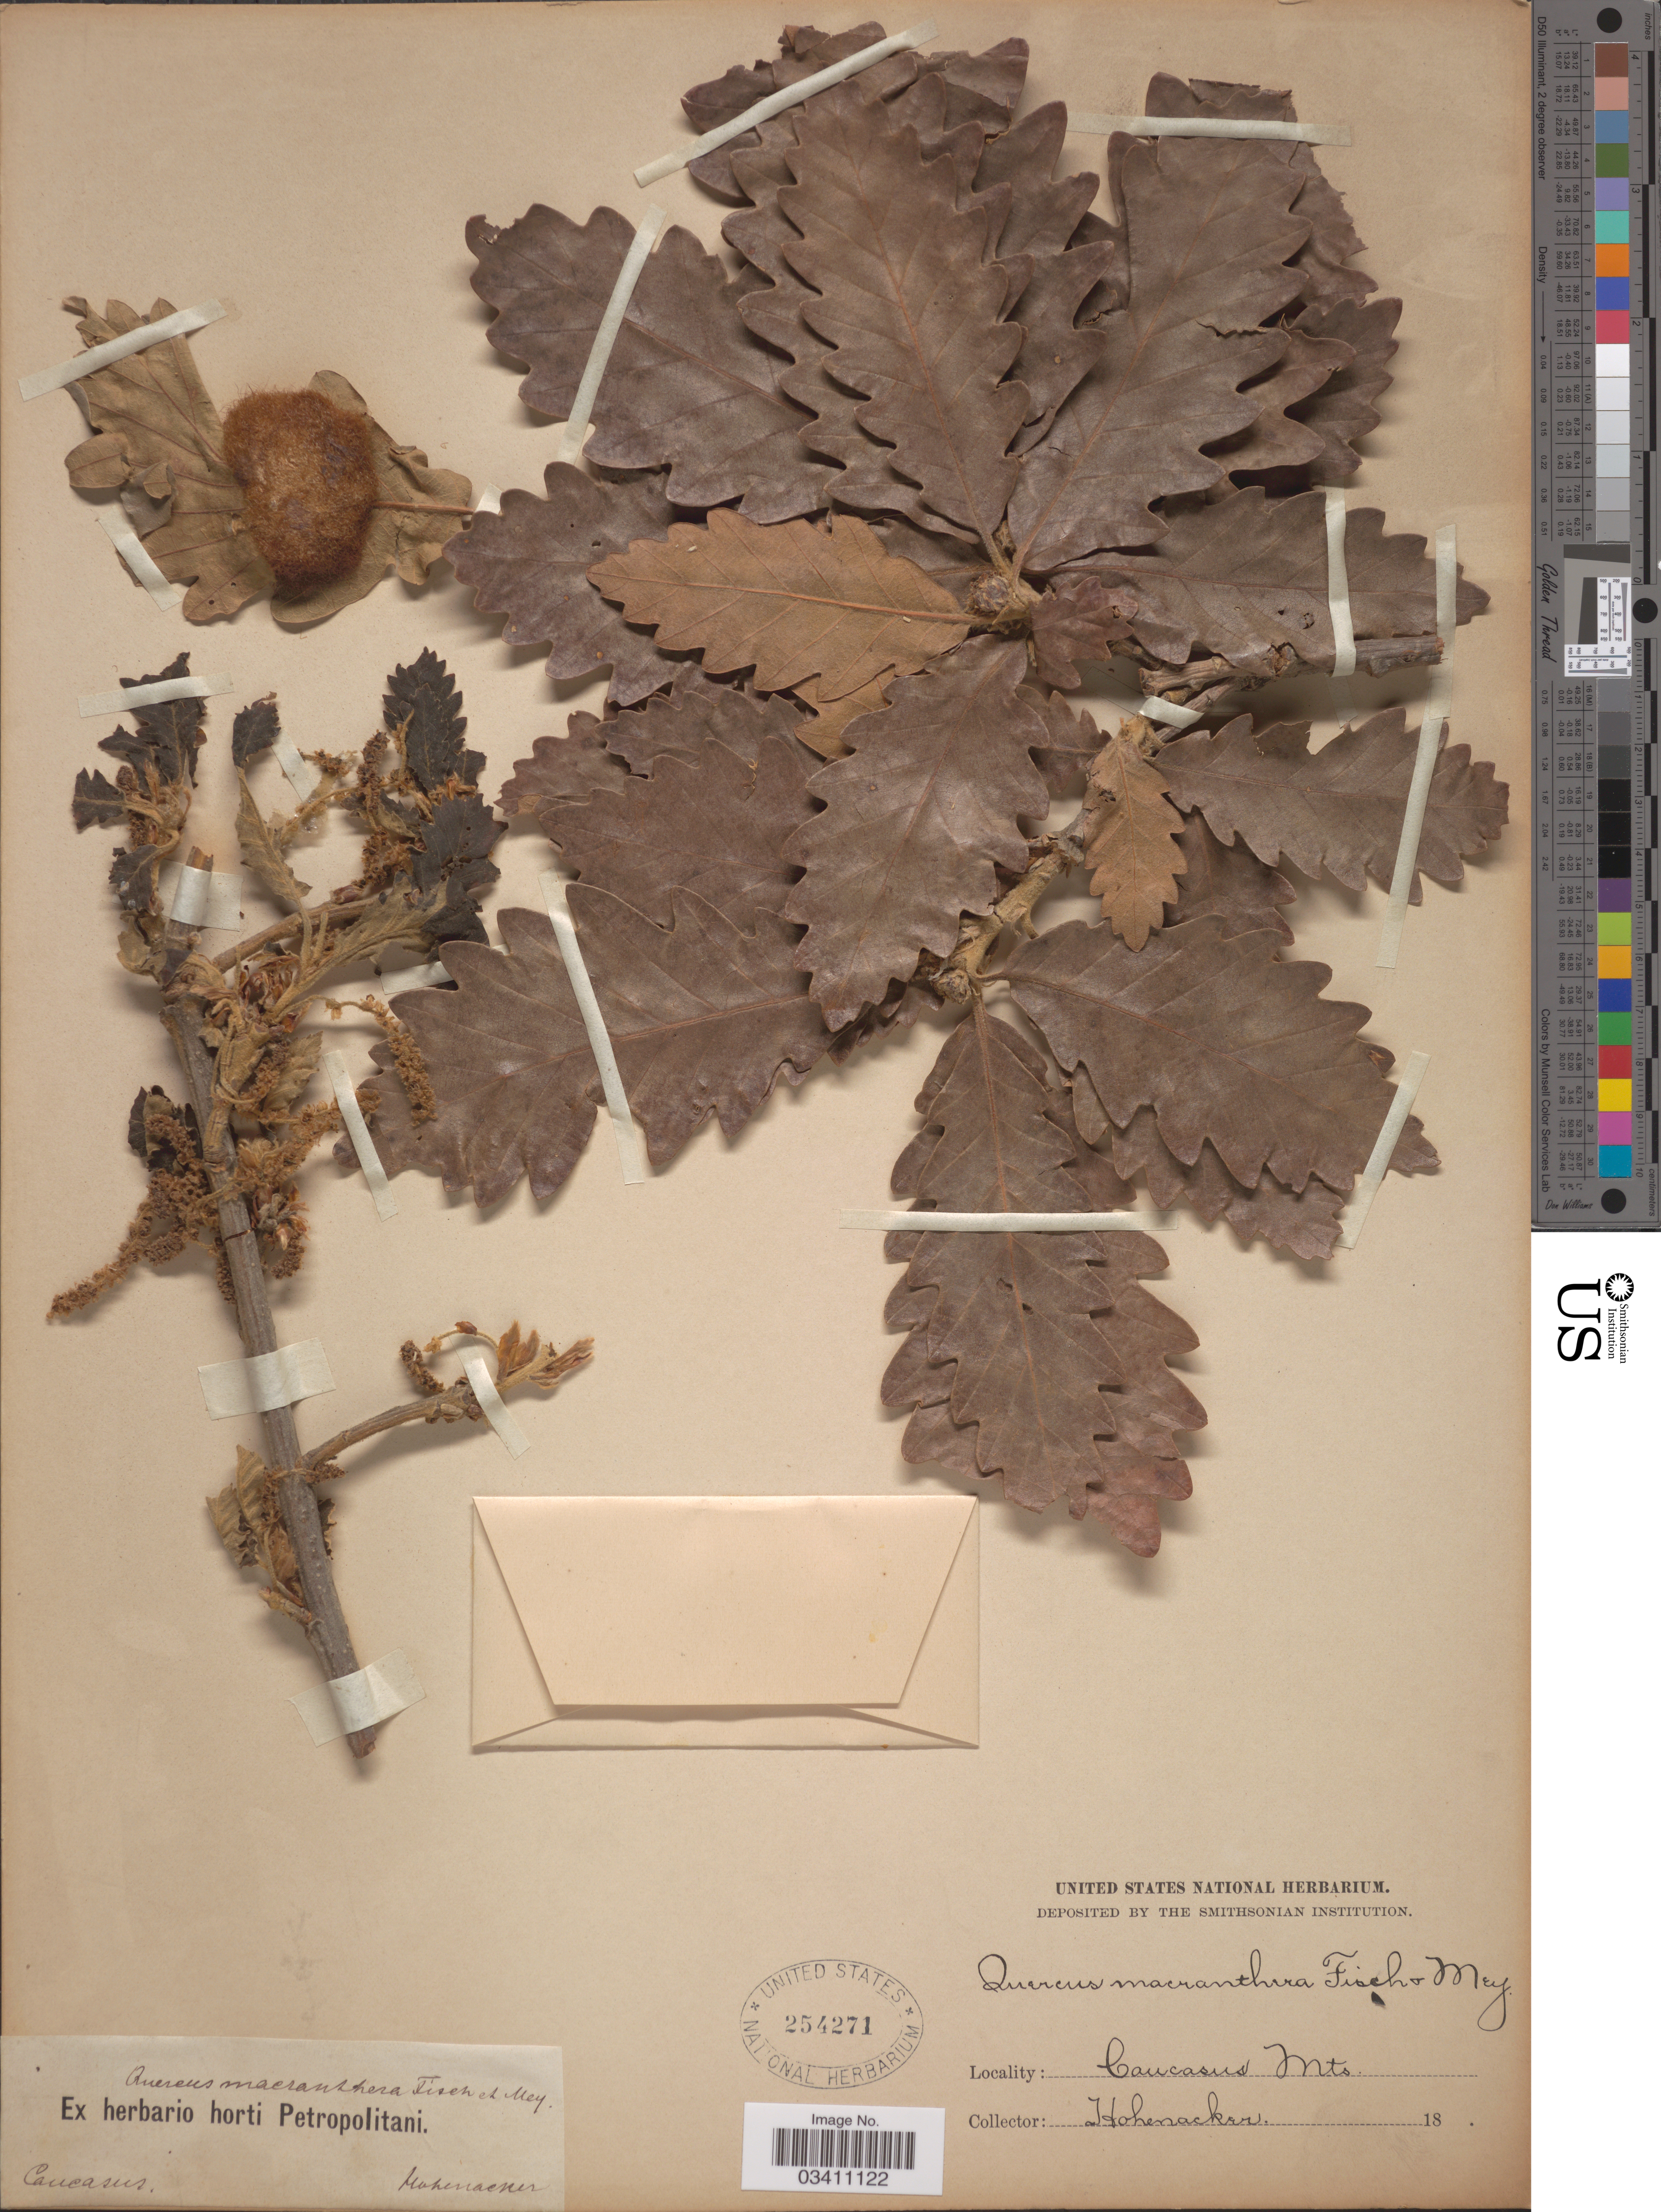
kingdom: Plantae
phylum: Tracheophyta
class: Magnoliopsida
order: Fagales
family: Fagaceae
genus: Quercus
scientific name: Quercus macranthera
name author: Fisch. & C.A. Mey. ex Hohen.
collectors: Hohenacker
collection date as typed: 18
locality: Caucasus Mts.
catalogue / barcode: US 254271